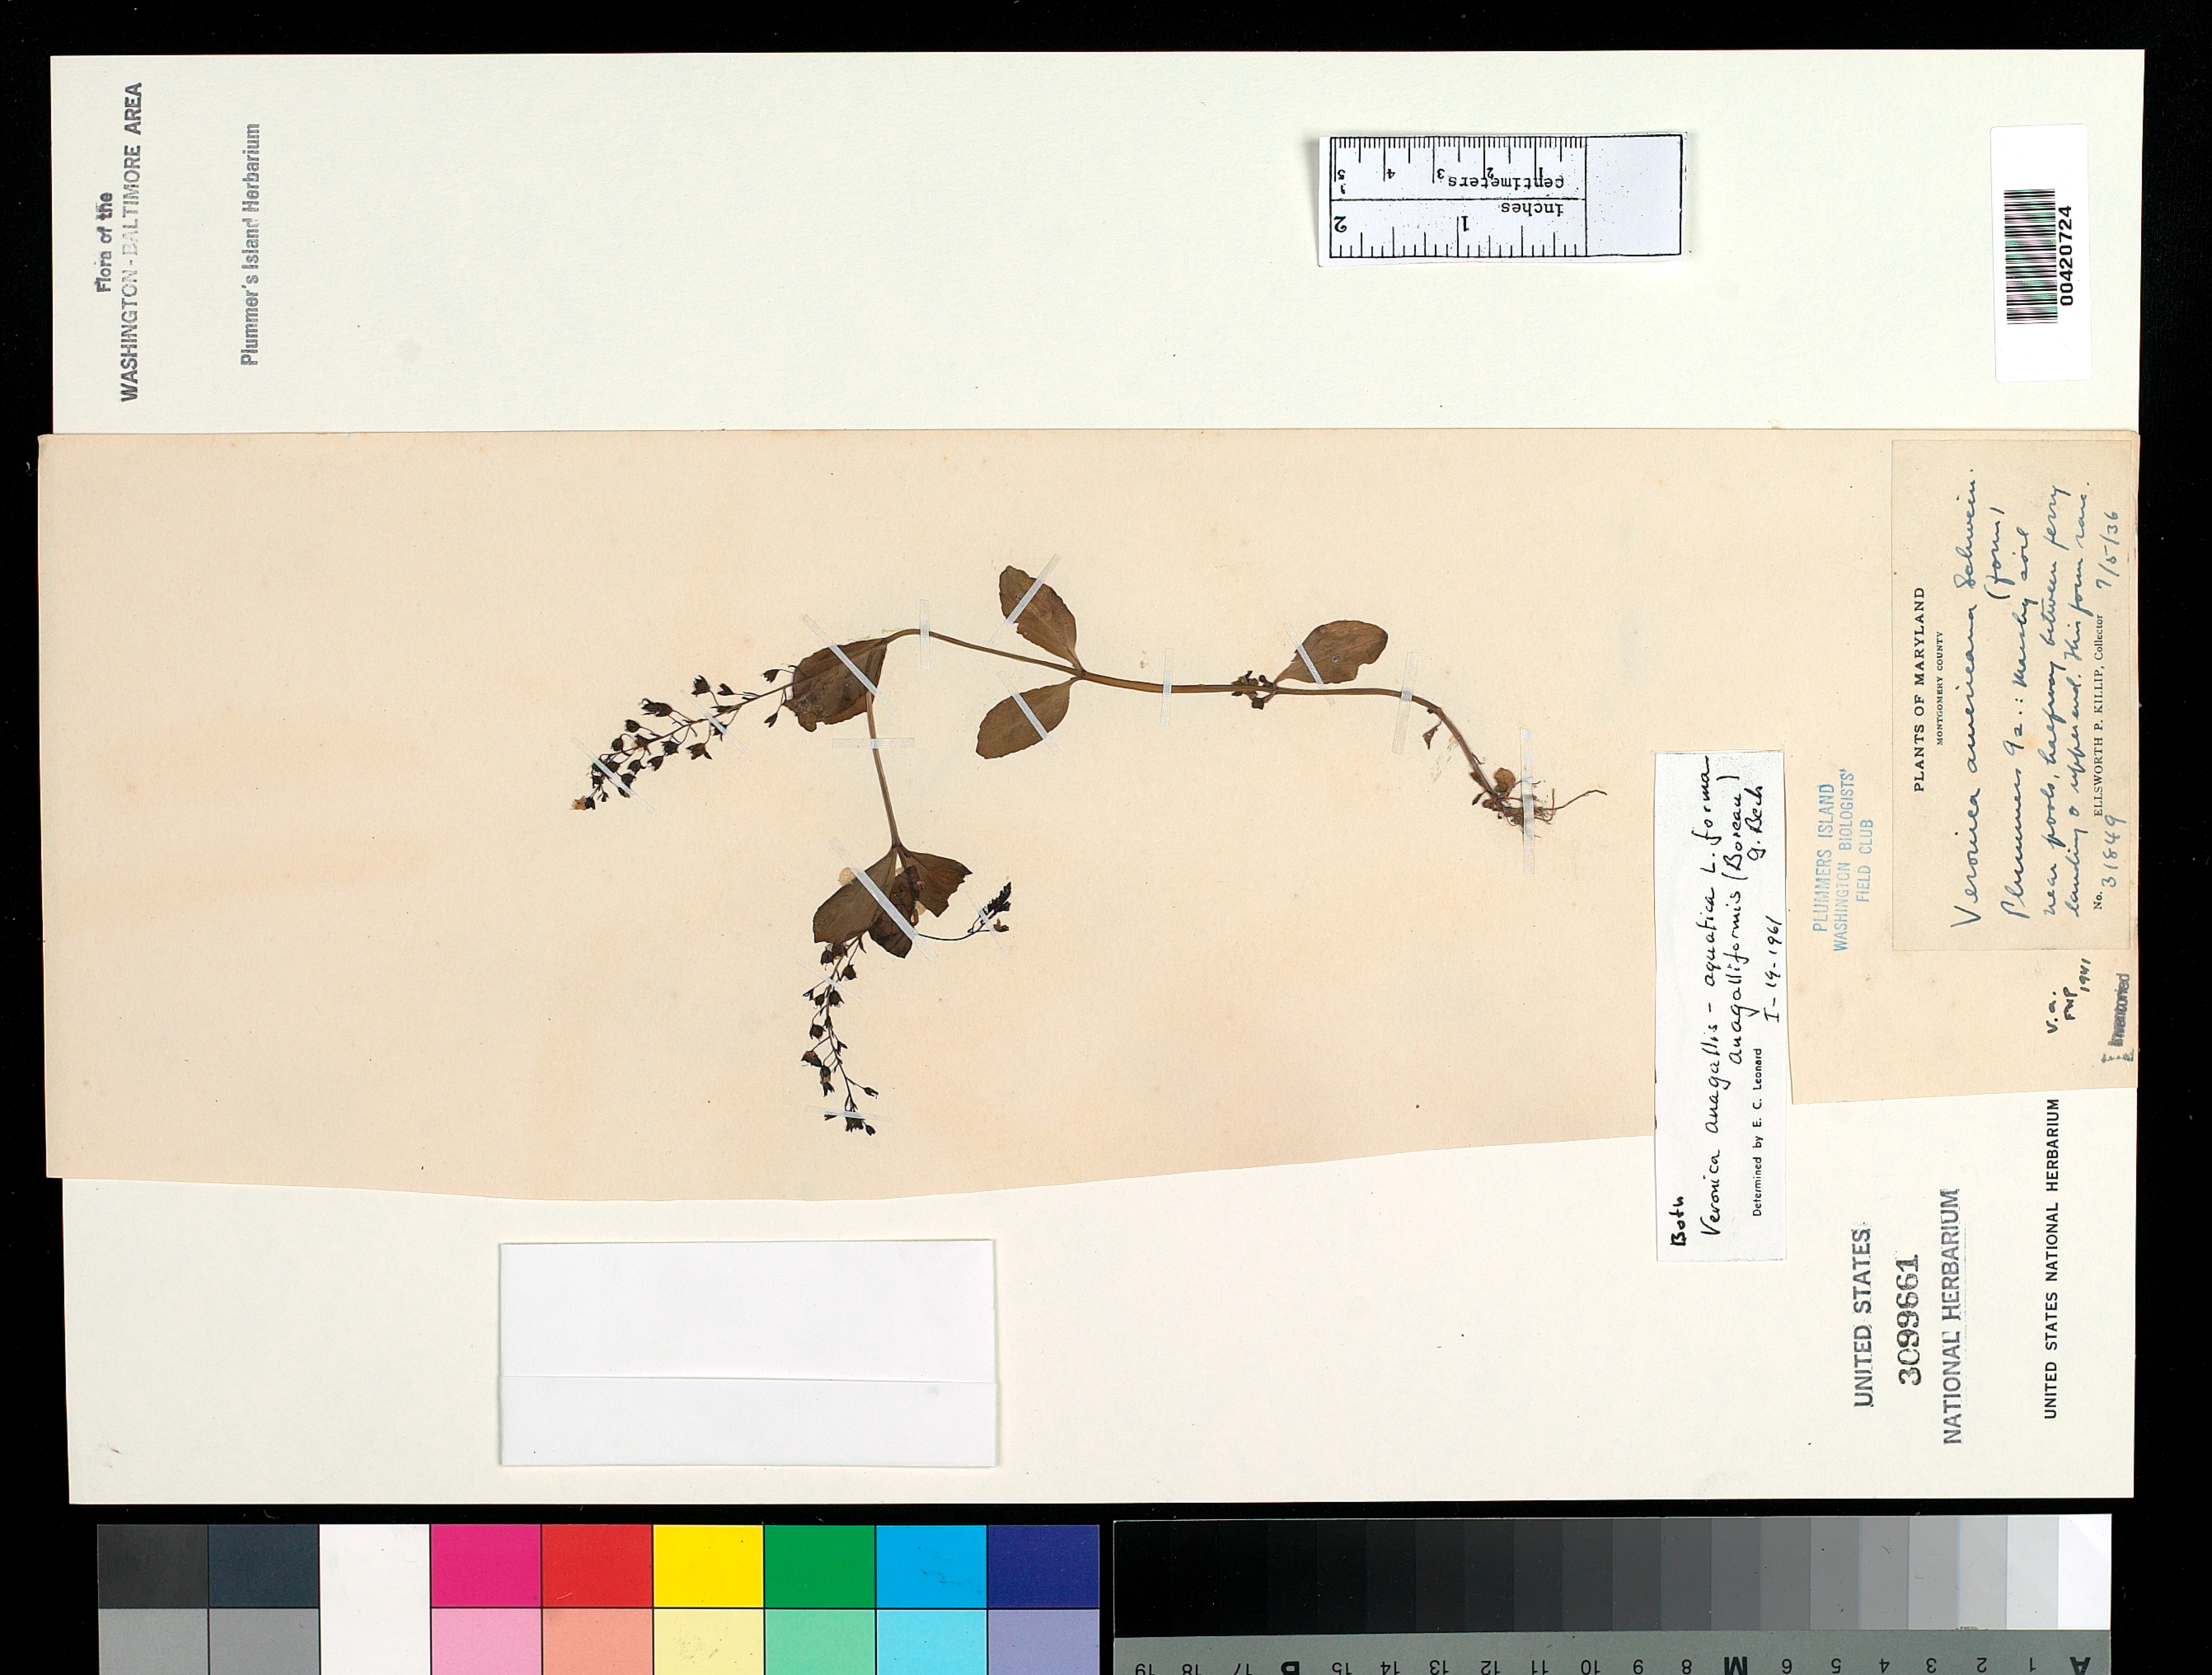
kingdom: Plantae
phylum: Tracheophyta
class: Magnoliopsida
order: Lamiales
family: Plantaginaceae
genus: Veronica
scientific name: Veronica anagallis-aquatica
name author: L.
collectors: E. P. Killip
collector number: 31849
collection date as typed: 05 Jul 1936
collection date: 1936-07-05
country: United States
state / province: Maryland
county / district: Montgomery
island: Plummers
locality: Plummer's Island; marshy soil near pools halfway between Ferry Landing & upper end C. & O. Canal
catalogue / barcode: US 3099661